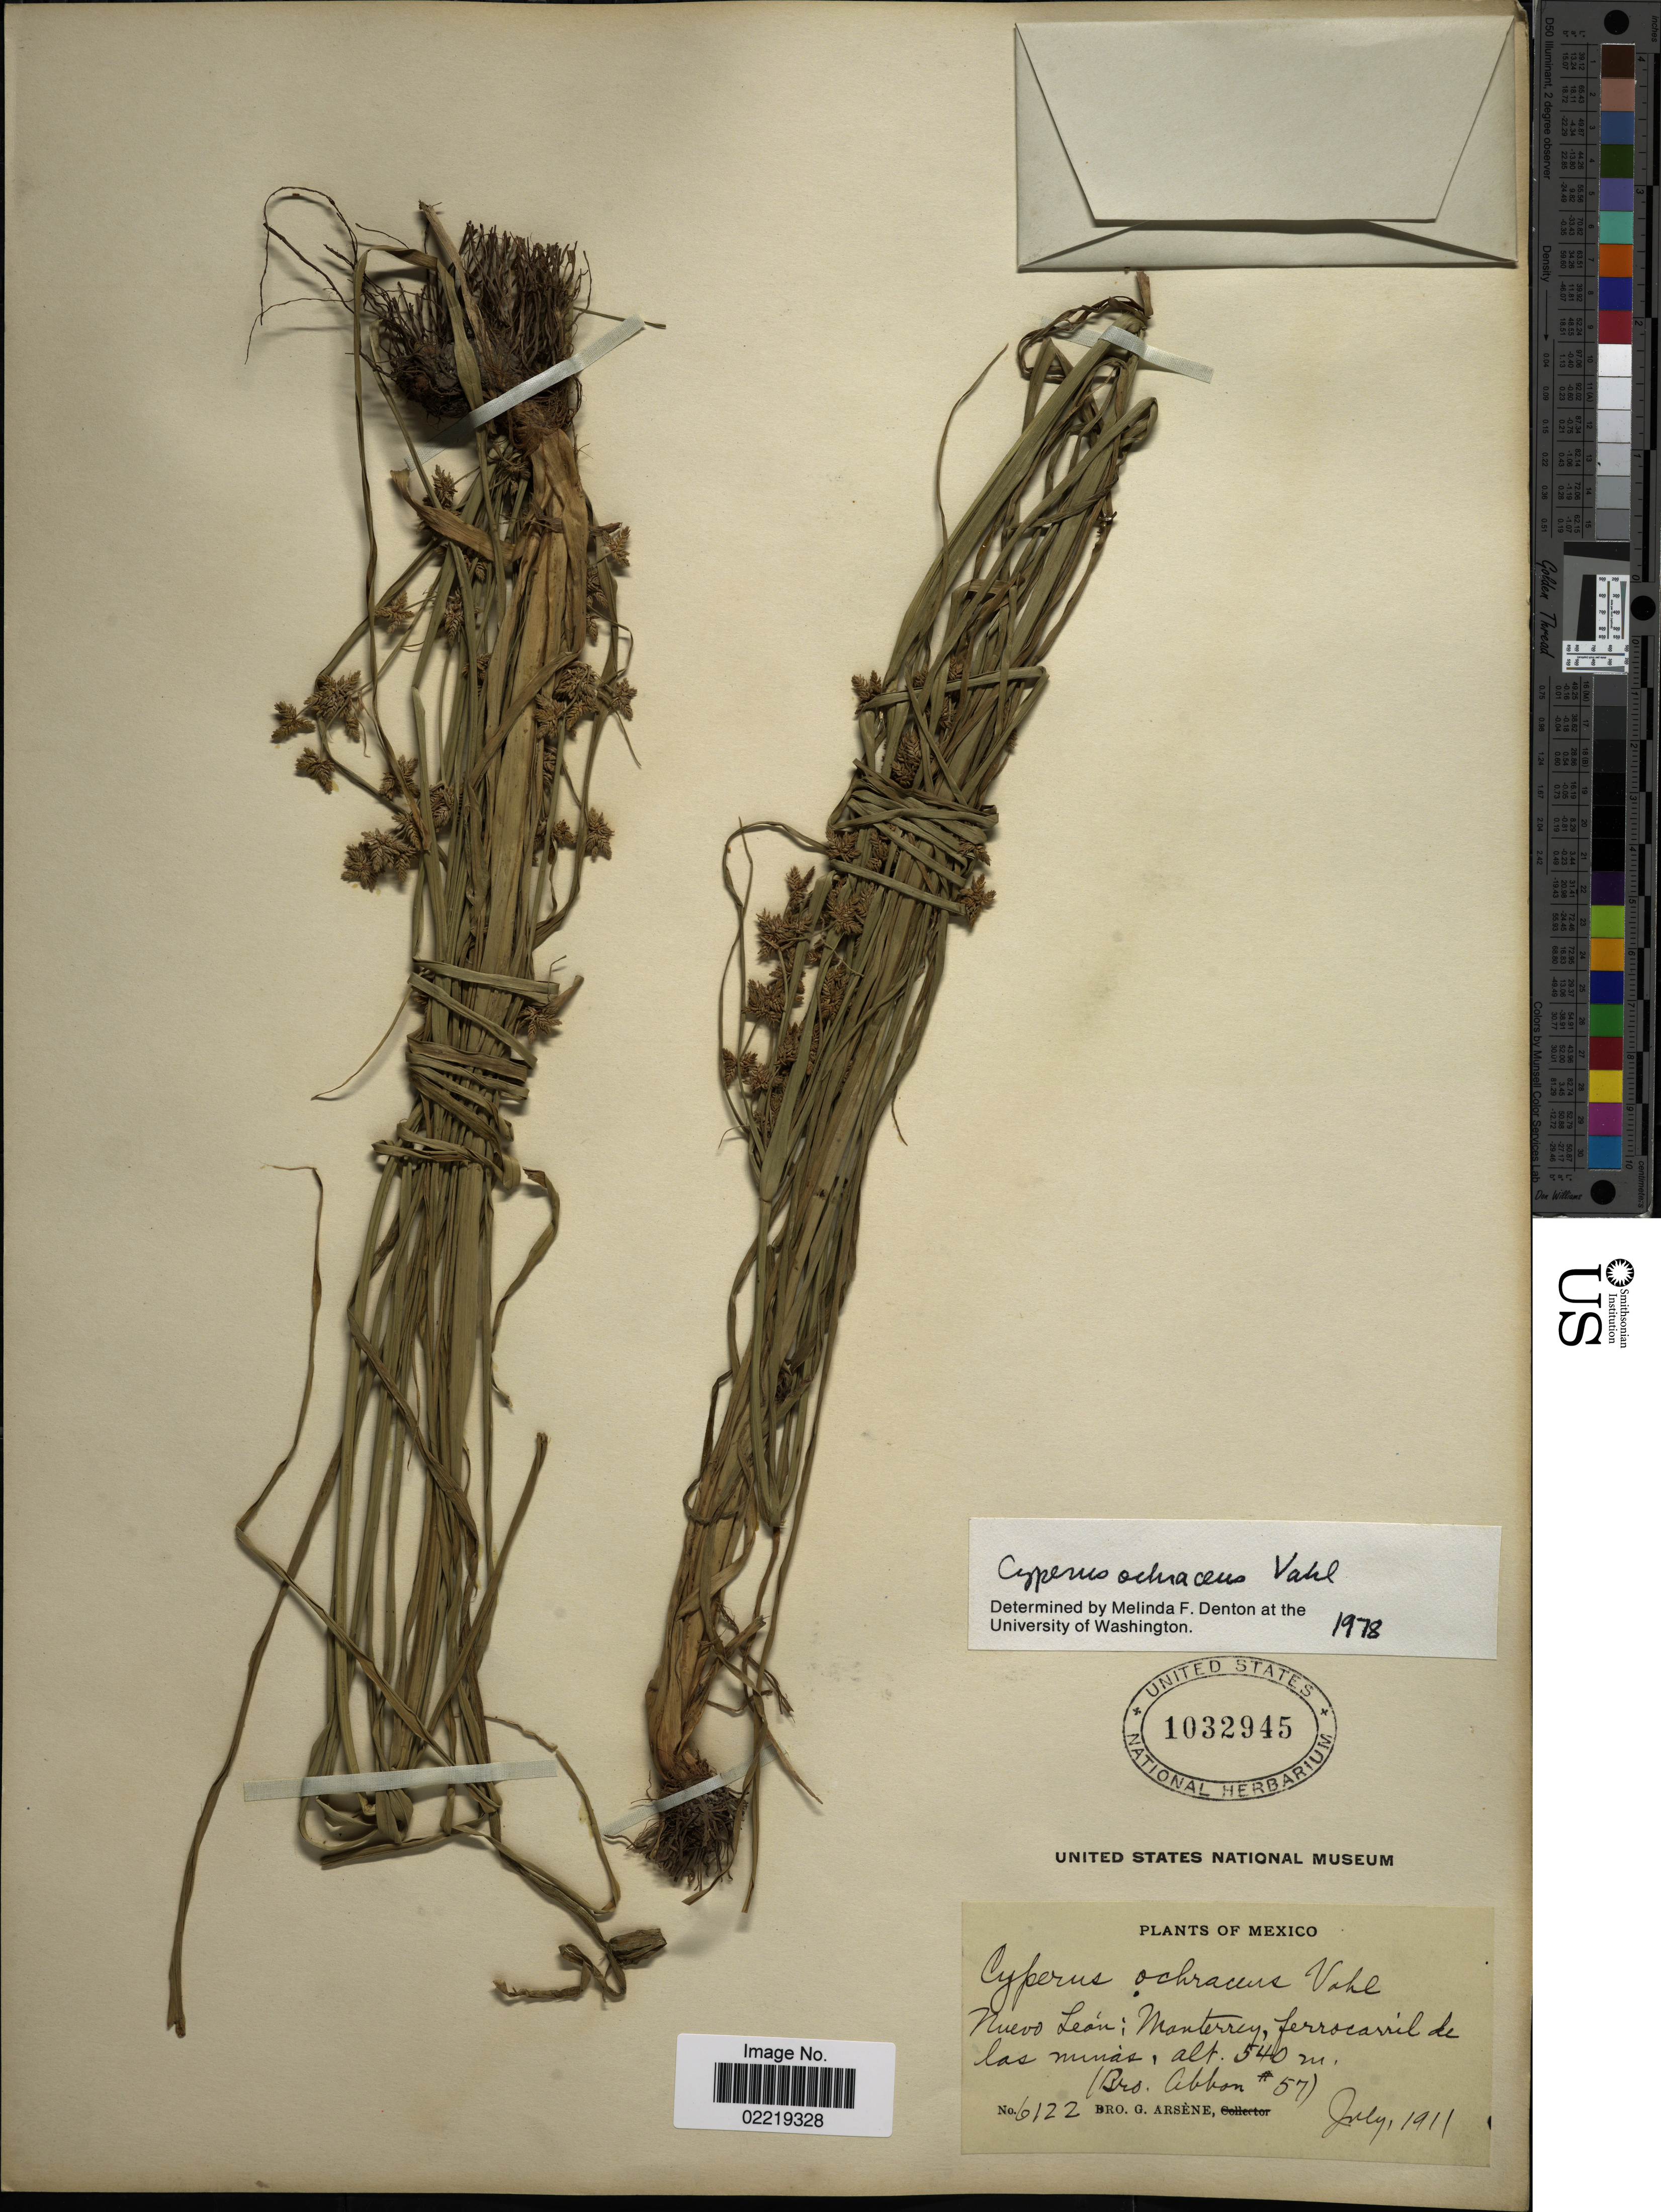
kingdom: Plantae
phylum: Tracheophyta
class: Liliopsida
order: Poales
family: Cyperaceae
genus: Cyperus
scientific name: Cyperus ochraceus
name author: Vahl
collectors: Bro. Abbon & Bro. G. Arsène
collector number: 6122/57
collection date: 1911-07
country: Mexico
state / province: Nuevo León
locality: Nuevo Leon, Monterrey, ferrocarril de las nunas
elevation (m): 540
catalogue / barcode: US 1032945